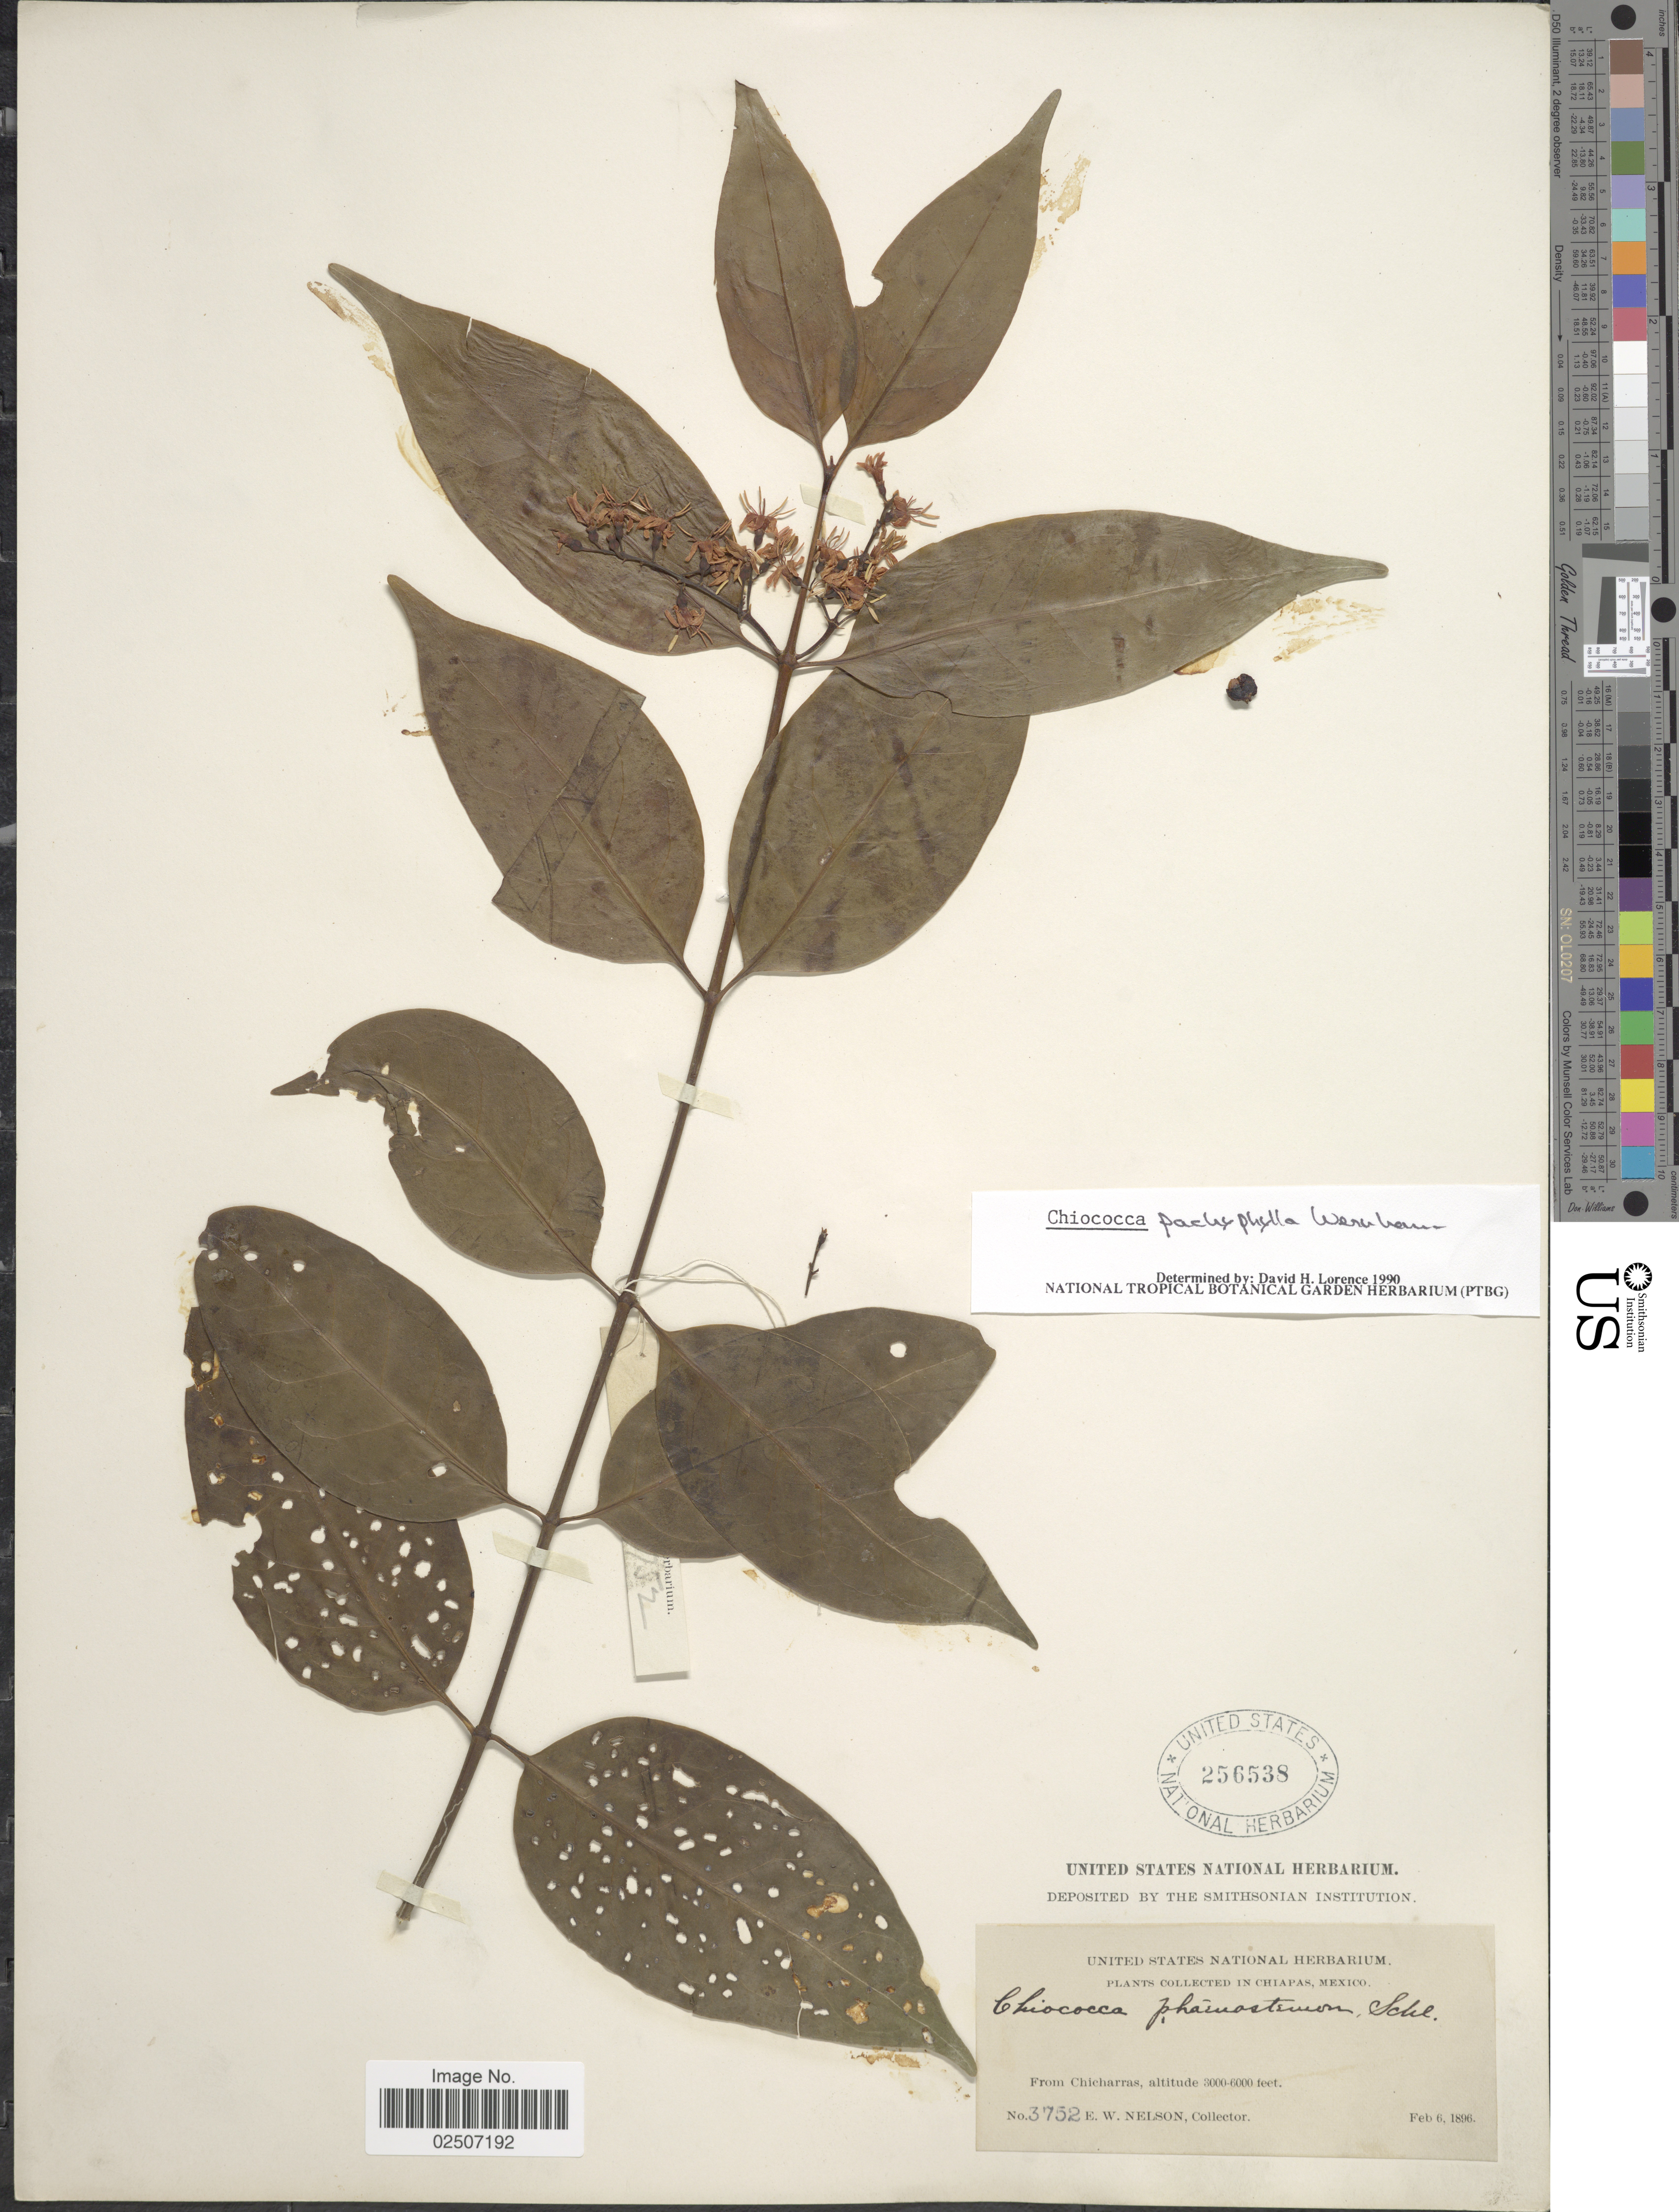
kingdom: Plantae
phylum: Tracheophyta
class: Magnoliopsida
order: Gentianales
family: Rubiaceae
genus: Chiococca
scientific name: Chiococca pachyphylla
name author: Wernham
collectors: E. W. Nelson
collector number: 3752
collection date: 1896-02-06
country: Mexico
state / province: Chiapas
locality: From Chicharras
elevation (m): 914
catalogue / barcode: US 256538